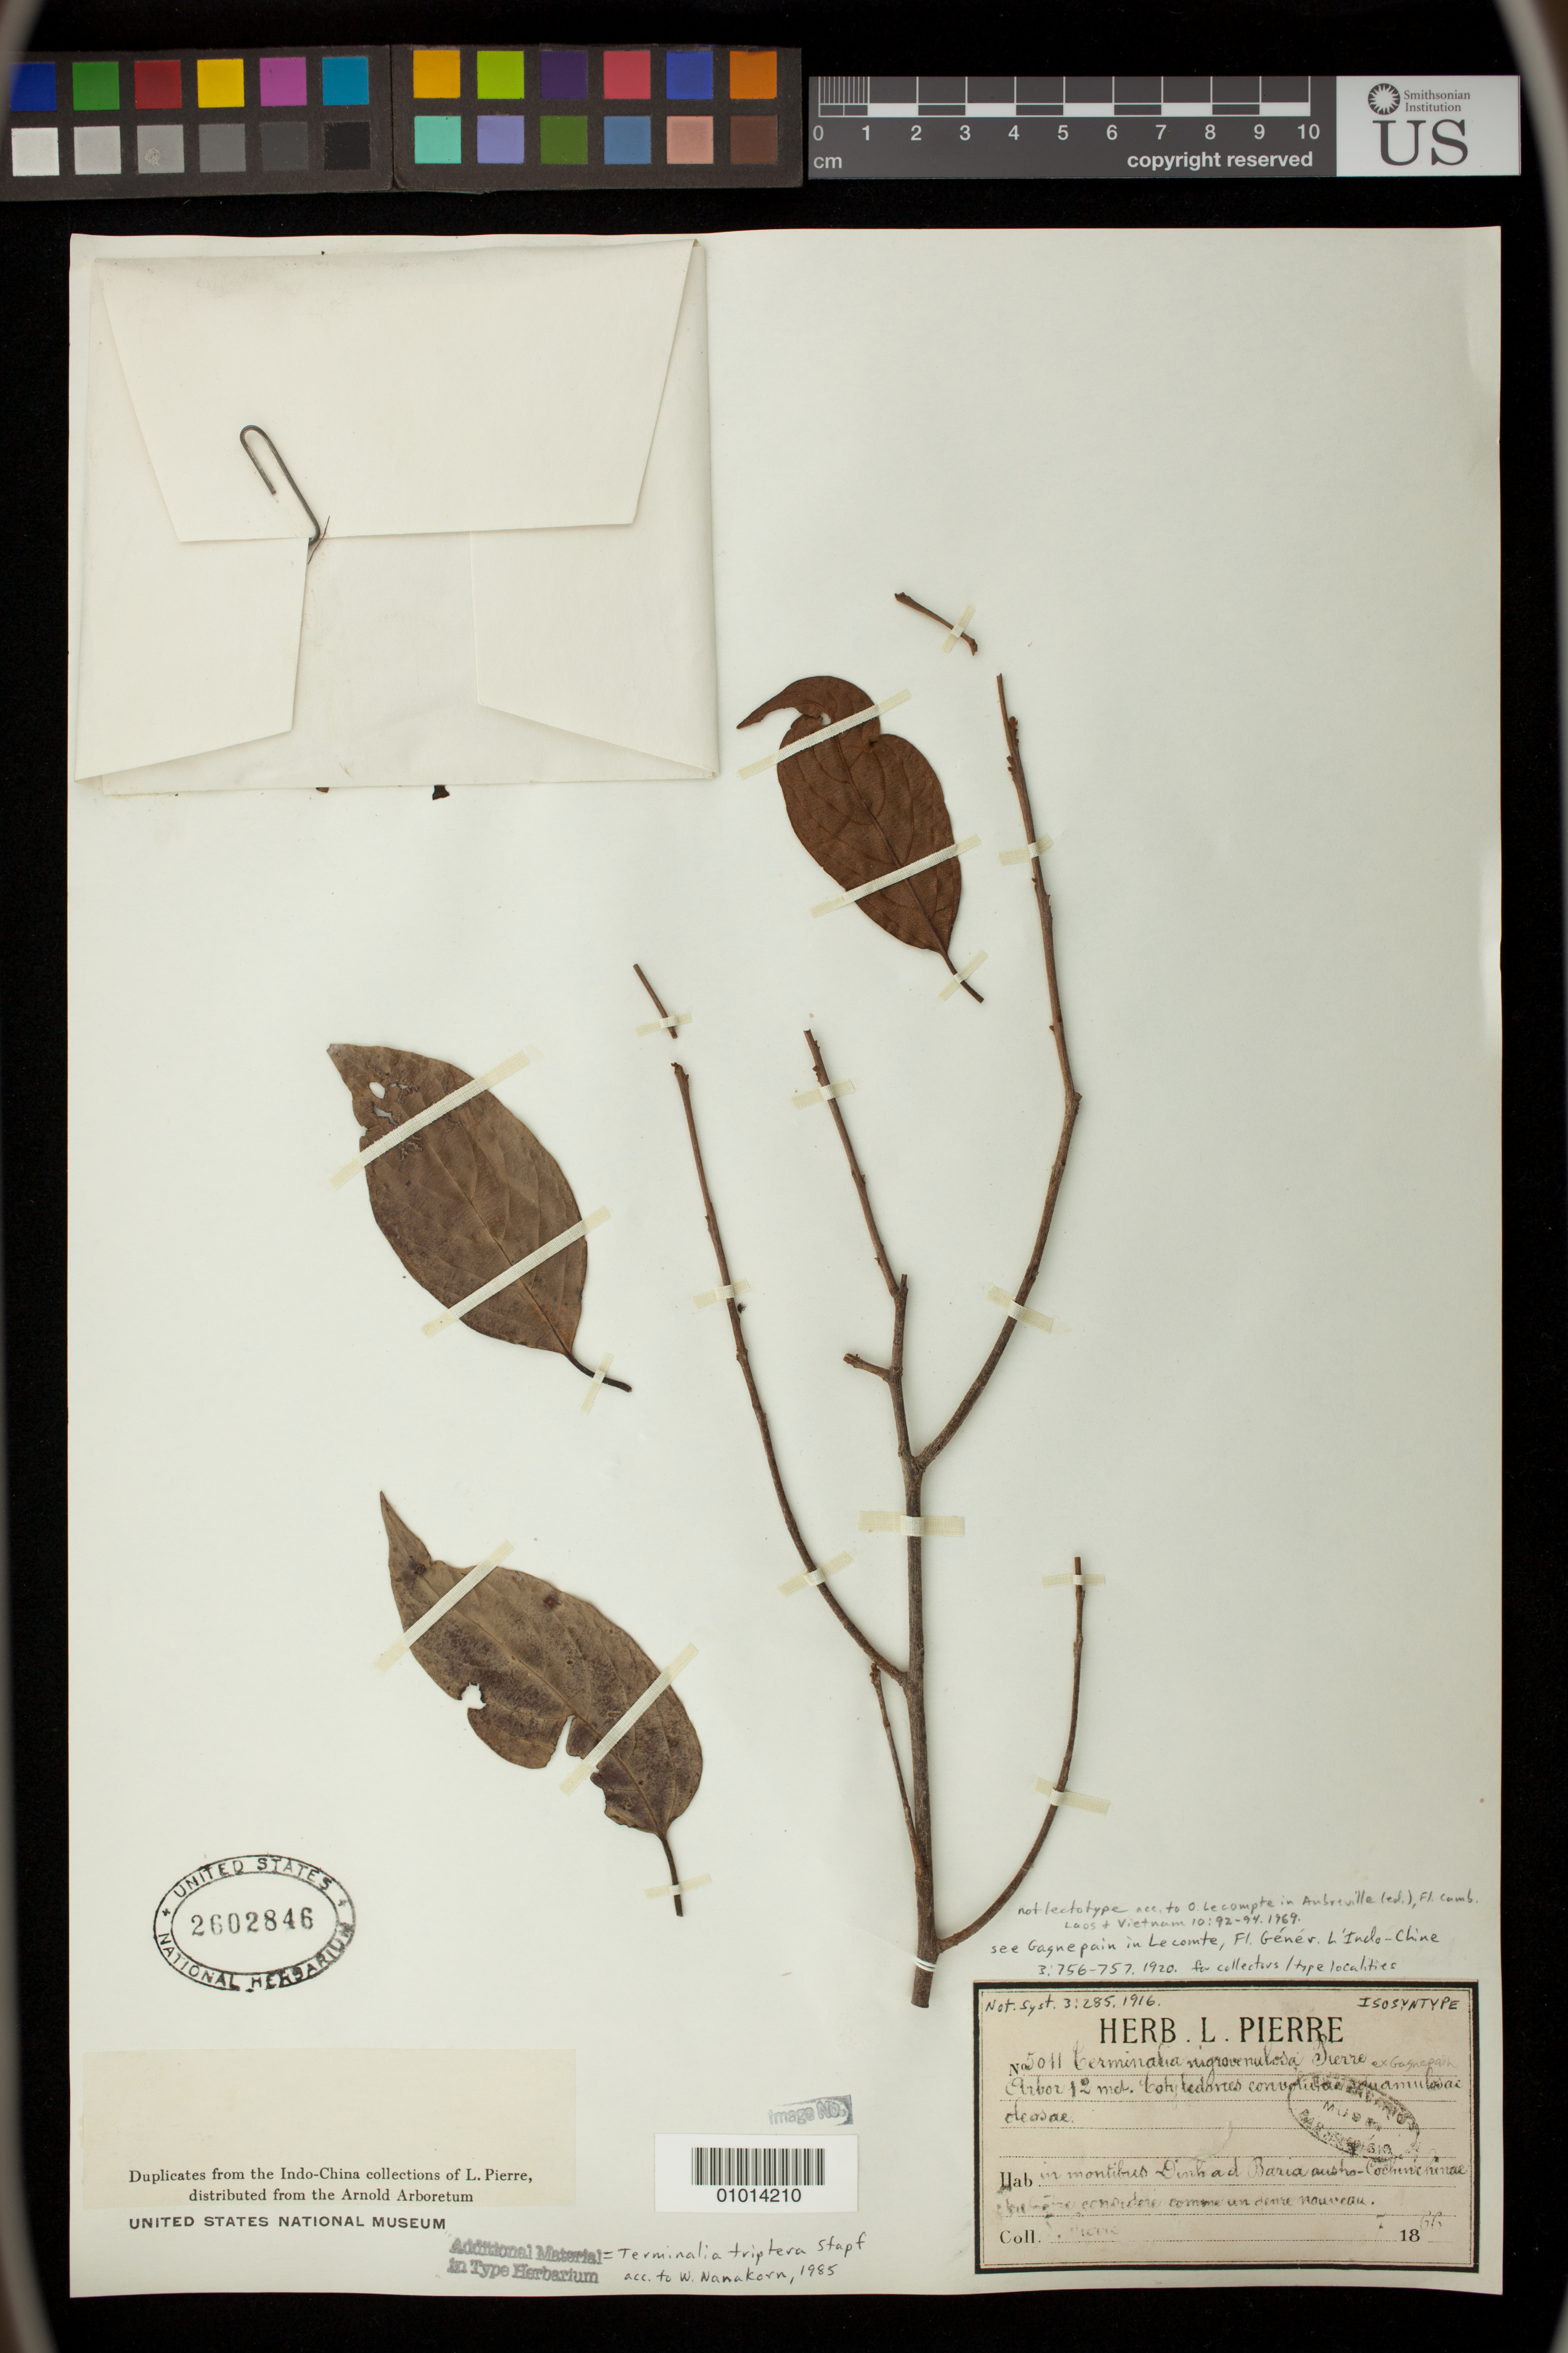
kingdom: Plantae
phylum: Tracheophyta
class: Magnoliopsida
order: Myrtales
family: Combretaceae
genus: Terminalia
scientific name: Terminalia nigrovenulosa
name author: Pierre ex Gagnep.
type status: Isosyntype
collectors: J. Pierre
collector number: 5011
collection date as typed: Jul 1866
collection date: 1866-07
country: Vietnam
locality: In montibus Dinh ad Baria austro-Cochinchinae.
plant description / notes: Not lectotype, rather Pierre 5011, acc. to O. Lecompte in Aubreville in Fl. Cambodia Laos & Vietnam 10:92. 1969.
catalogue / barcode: US 2602846